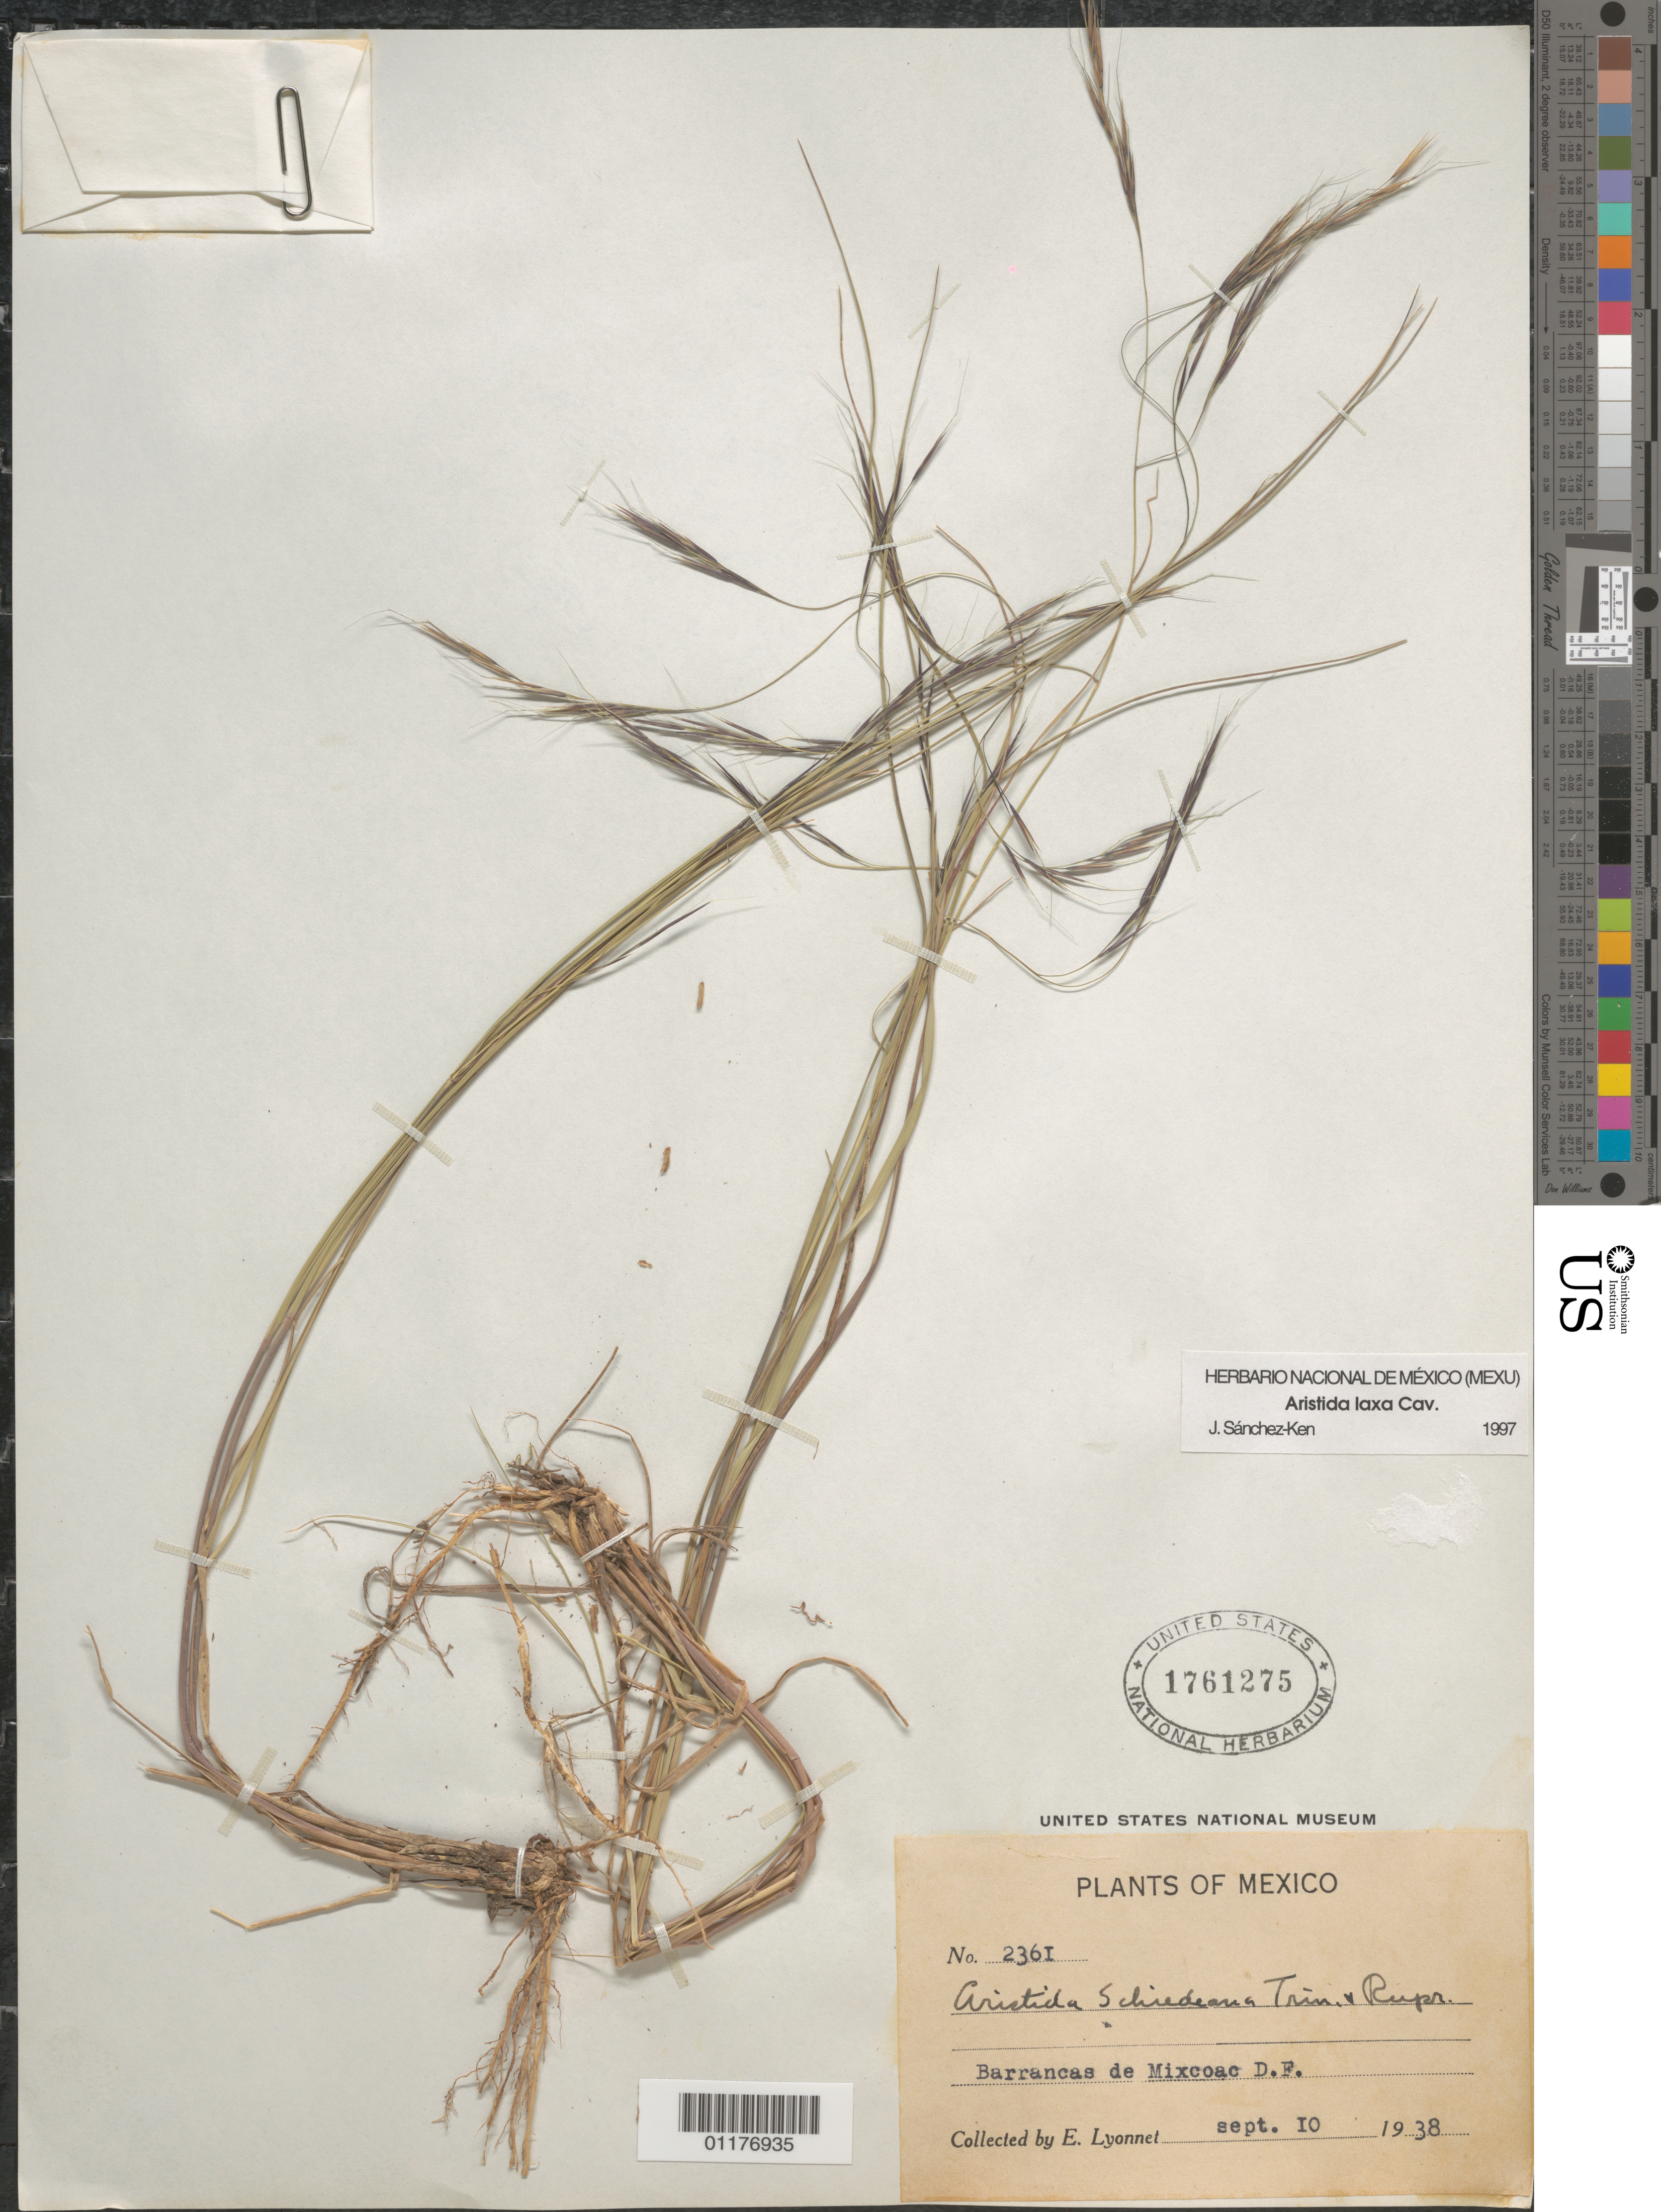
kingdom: Plantae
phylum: Tracheophyta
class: Liliopsida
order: Poales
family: Poaceae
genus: Aristida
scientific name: Aristida laxa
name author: Cav.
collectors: Bro. E. Lyonnet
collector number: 2361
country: Mexico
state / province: Distrito Federal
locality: Barrancas de Mixcoac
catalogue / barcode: US 1761275